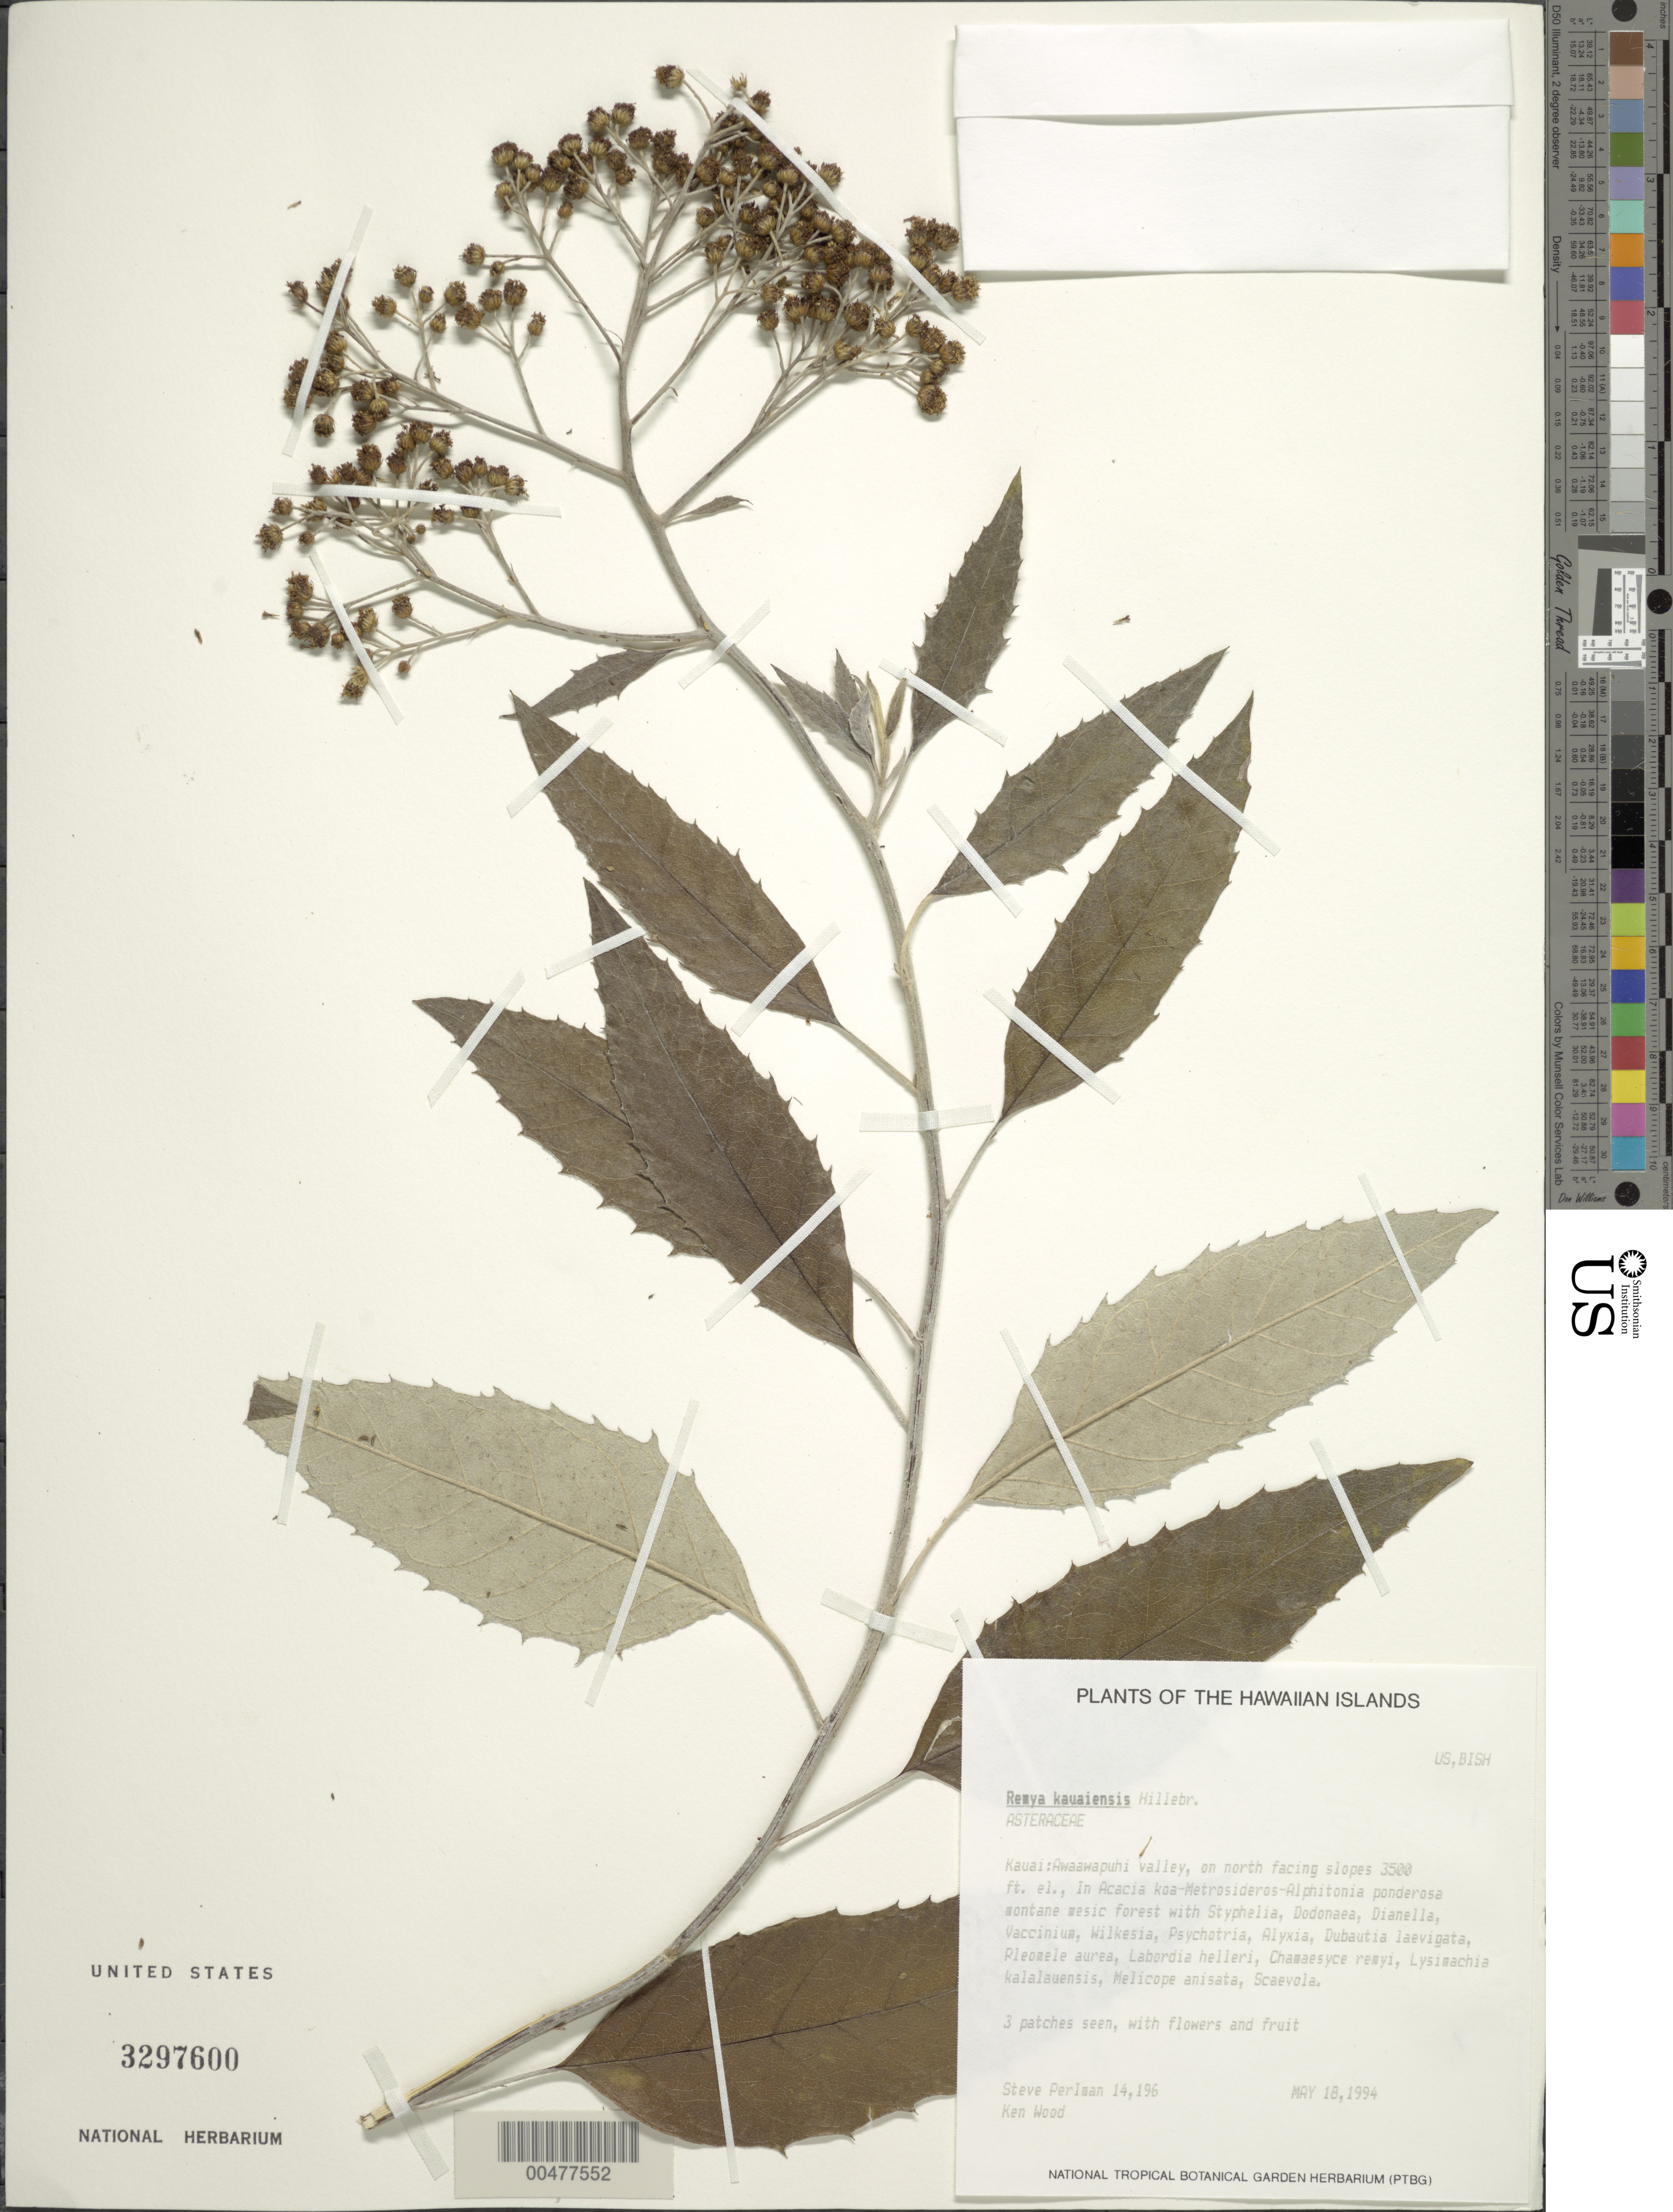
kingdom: Plantae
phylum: Tracheophyta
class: Magnoliopsida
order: Asterales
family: Asteraceae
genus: Remya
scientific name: Remya kauaiensis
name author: Hillebr.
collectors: S. P. Perlman & K. Wood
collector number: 14196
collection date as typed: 18 May 1994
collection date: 1994-05-18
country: United States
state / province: Hawaii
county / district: Kauai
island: Kaua'i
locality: Awaawapuhi Valley, on N facing slopes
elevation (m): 1067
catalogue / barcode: US 3297600